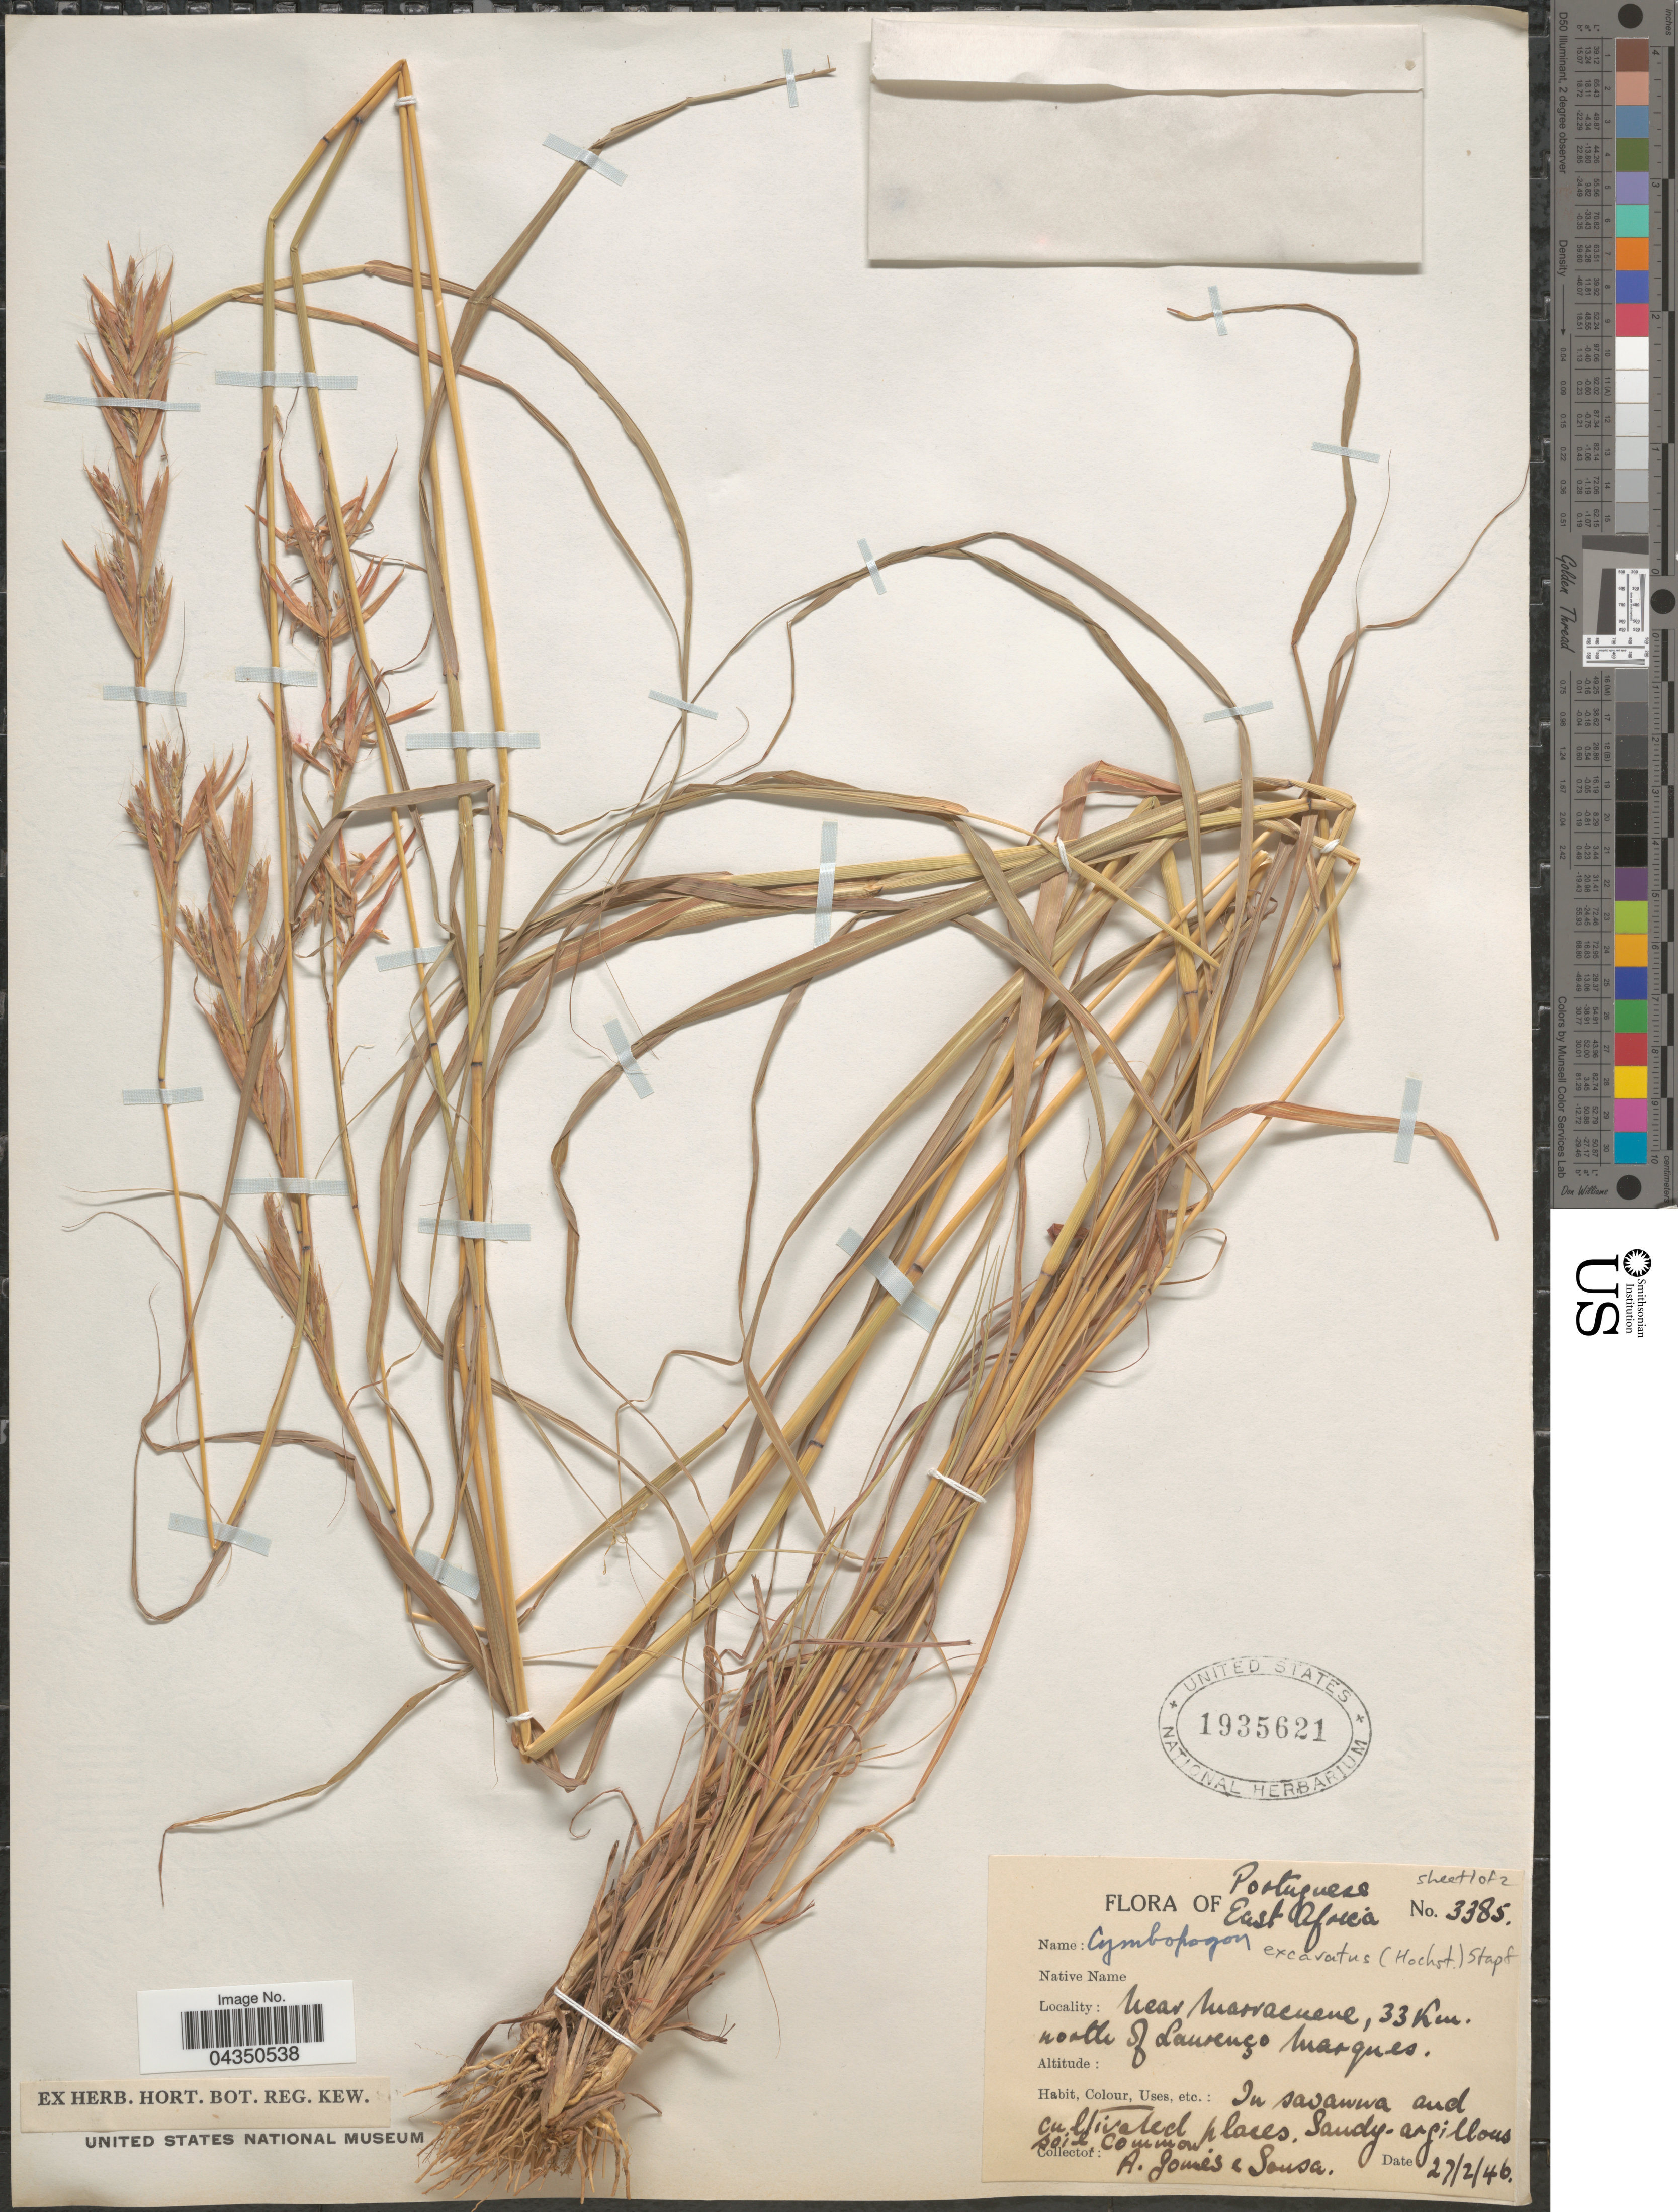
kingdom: Plantae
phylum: Tracheophyta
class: Liliopsida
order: Poales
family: Poaceae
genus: Cymbopogon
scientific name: Cymbopogon caesius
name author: (Nees ex Hook. & Arn.) Stapf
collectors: A. Gomes & -. Sousa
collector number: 3385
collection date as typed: Transcribed d/m/y: 27/2/46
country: Mozambique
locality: Portuguese East Africa. Near Marracuene, 33 km. north of Laurenço Marques.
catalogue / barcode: US 1935621